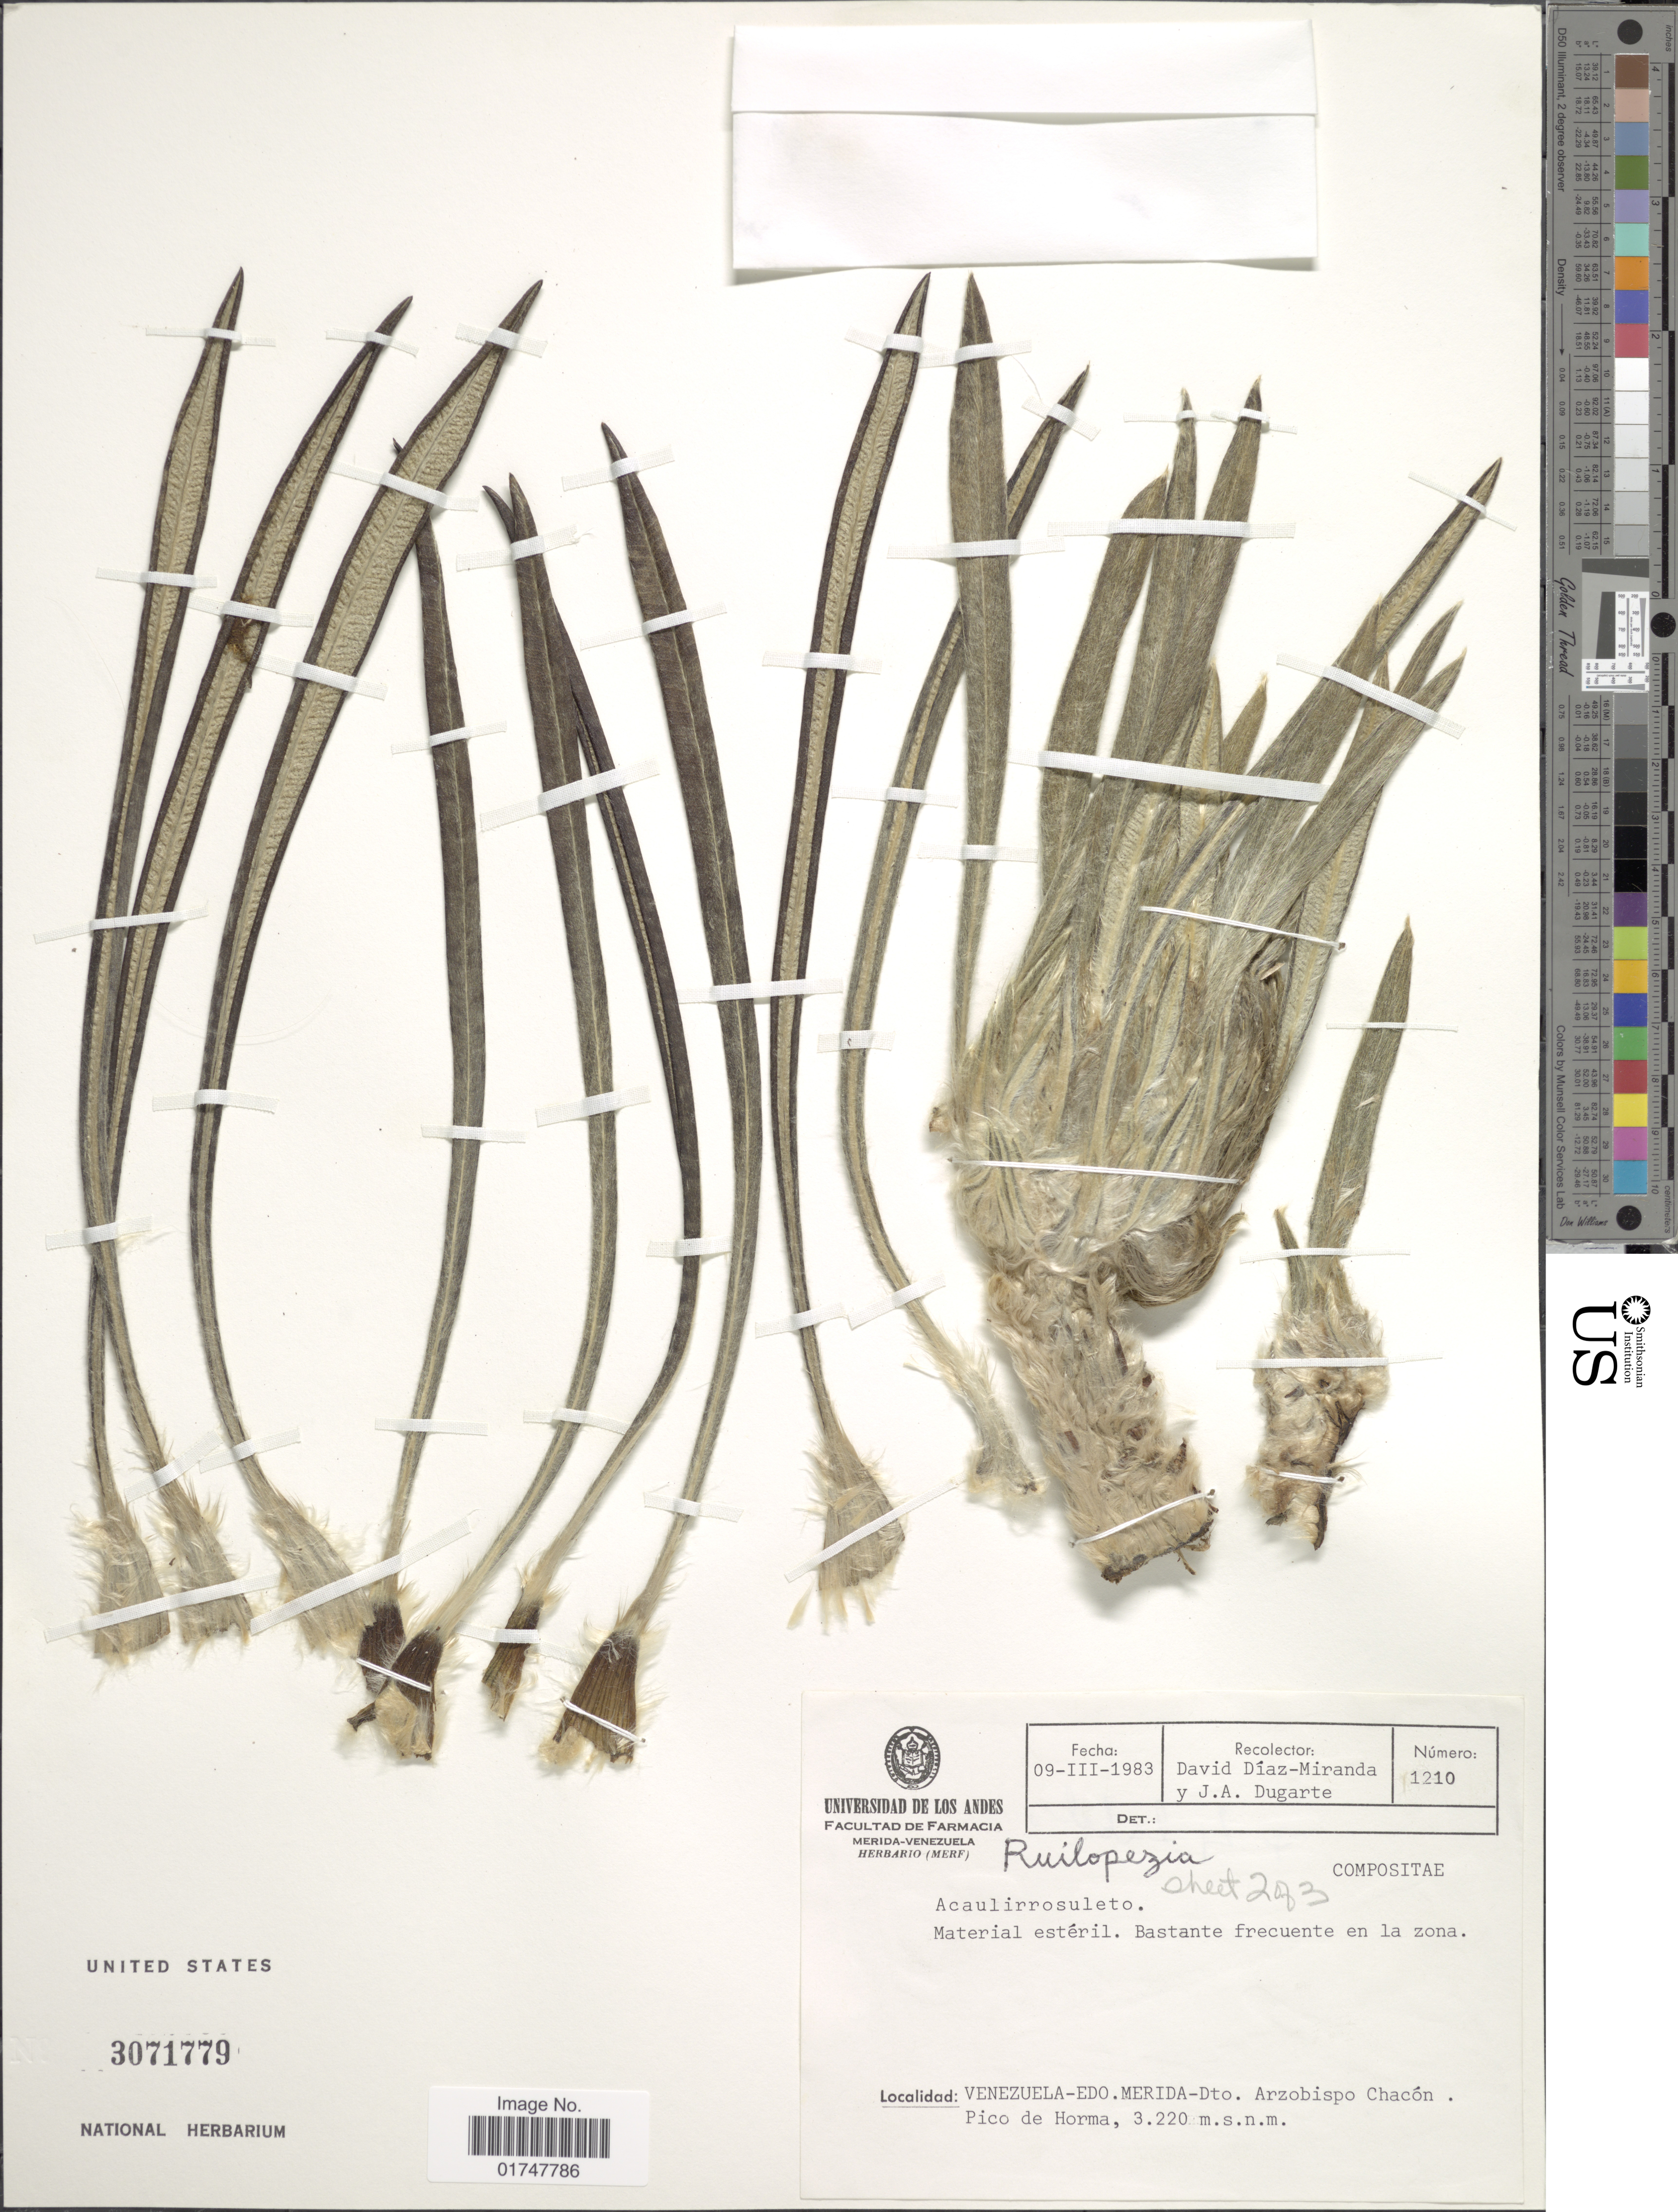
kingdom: Plantae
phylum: Tracheophyta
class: Magnoliopsida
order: Asterales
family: Asteraceae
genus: Ruilopezia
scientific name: Ruilopezia sp.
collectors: D. Diaz-Miranda & J. Dugarte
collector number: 1210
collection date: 1983-03-09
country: Venezuela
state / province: Mérida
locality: Dto. Arzobispo Chacón. Pico de Horma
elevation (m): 3220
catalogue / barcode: US 3071779